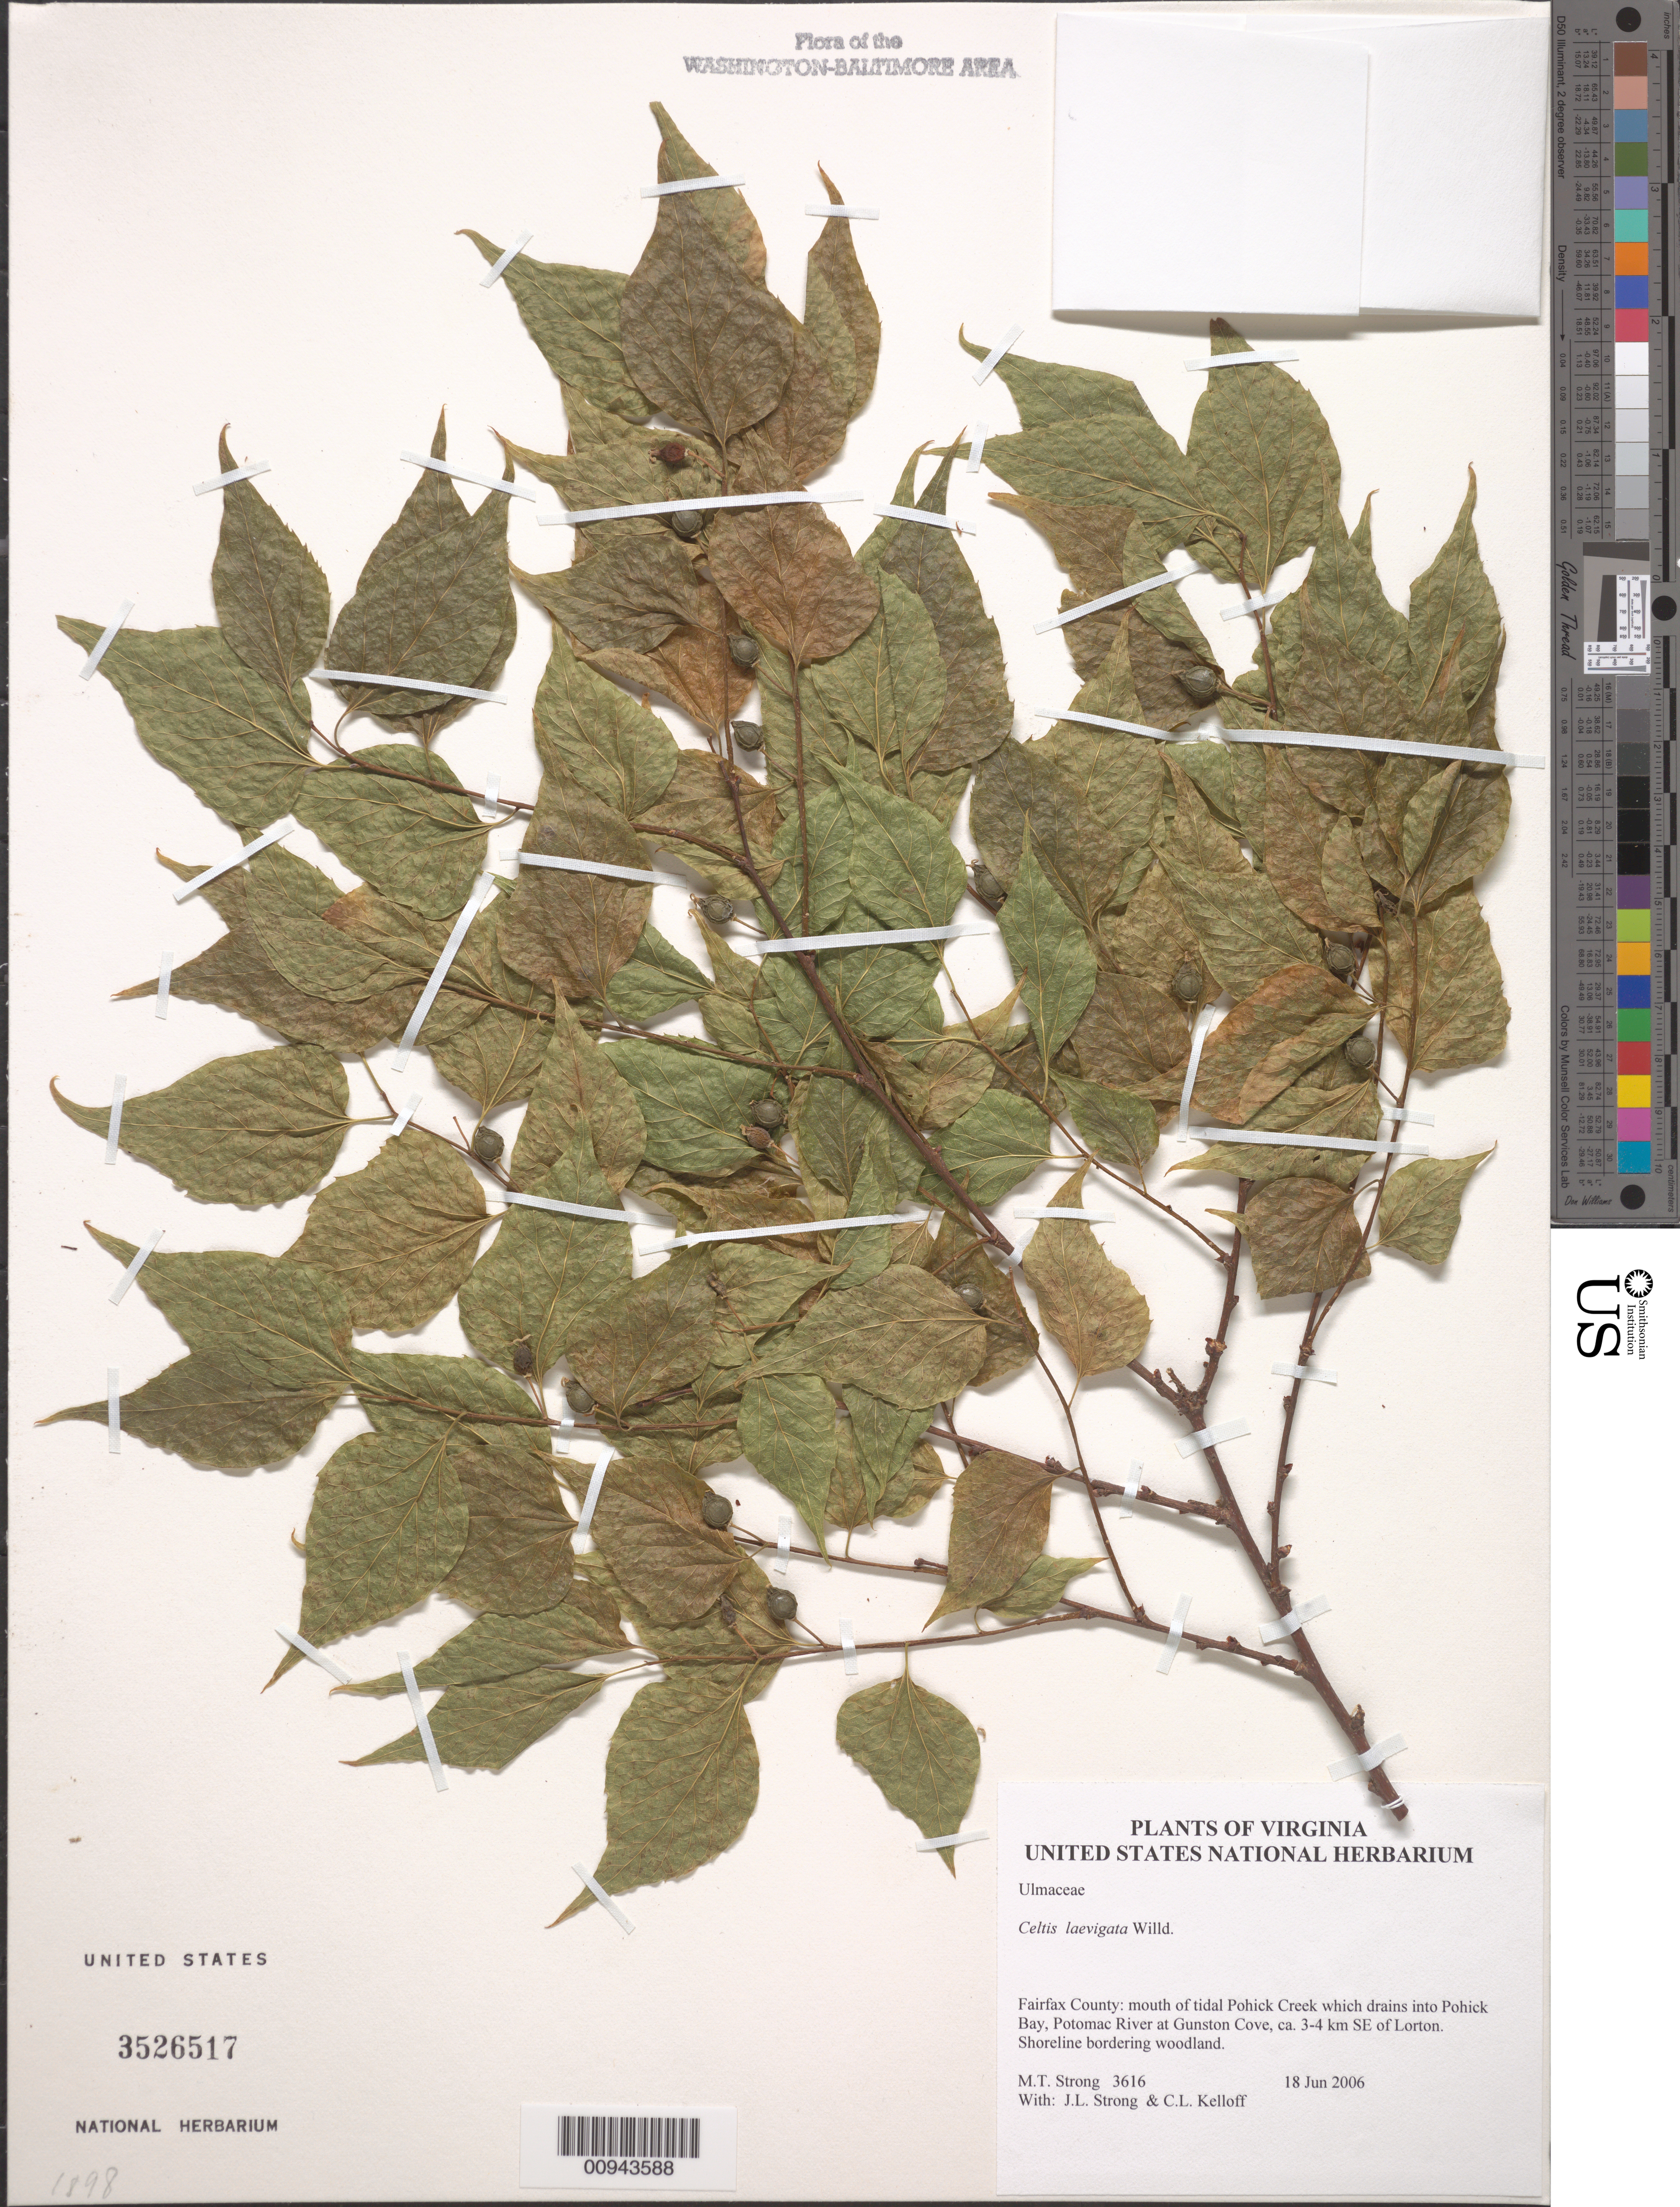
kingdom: Plantae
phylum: Tracheophyta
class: Magnoliopsida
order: Rosales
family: Cannabaceae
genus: Celtis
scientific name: Celtis laevigata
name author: Willd.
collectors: M. T. Strong, J. L. Strong & C. L. Kelloff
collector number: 3616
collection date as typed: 18 Jun 2006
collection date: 2006-06-18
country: United States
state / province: Virginia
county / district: Fairfax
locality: mouth of tidal Pohick Creek, which drains in to Pohick Bay, Potomac River at Gunston Cove, ca. 3-4 km SE of Lorton.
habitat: Shoreline bordering woodland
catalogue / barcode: US 3526517